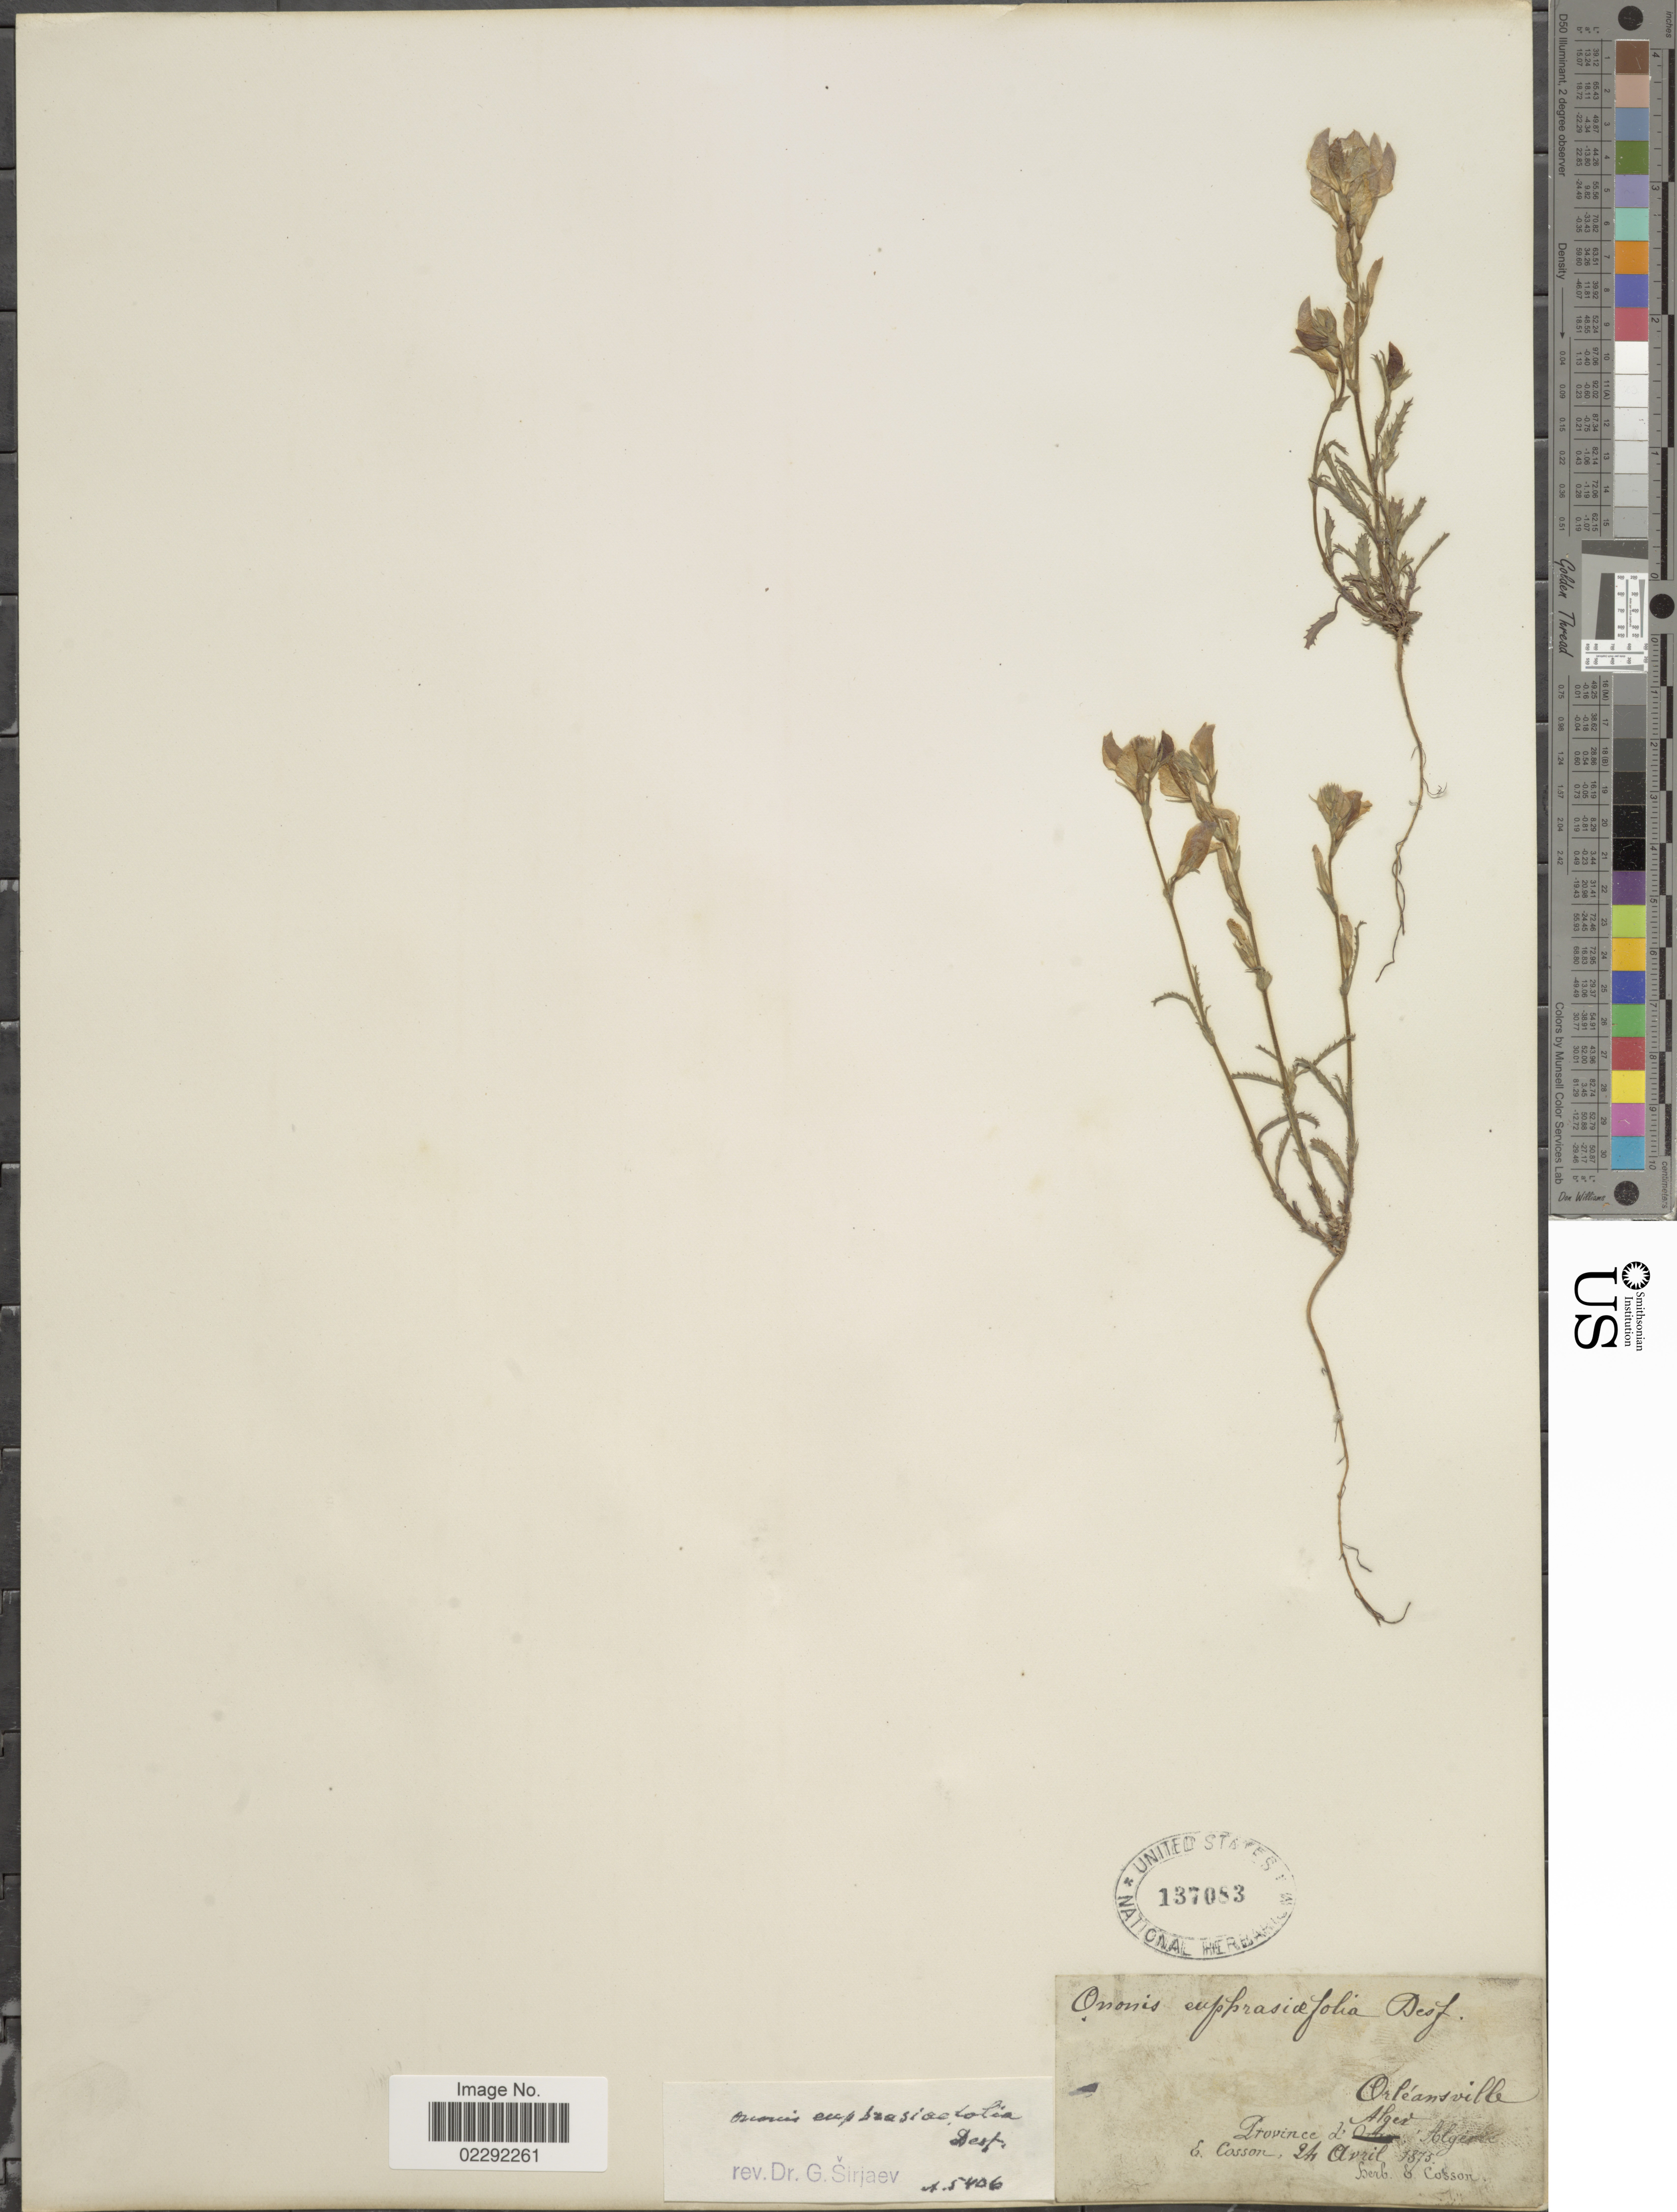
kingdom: Plantae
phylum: Tracheophyta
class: Magnoliopsida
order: Fabales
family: Fabaceae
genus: Ononis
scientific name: Ononis euphrasiifolia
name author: Desf.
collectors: E. Cosson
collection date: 1875-04-24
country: Algeria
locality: Orléansville, Province d'Alger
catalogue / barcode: US 137083